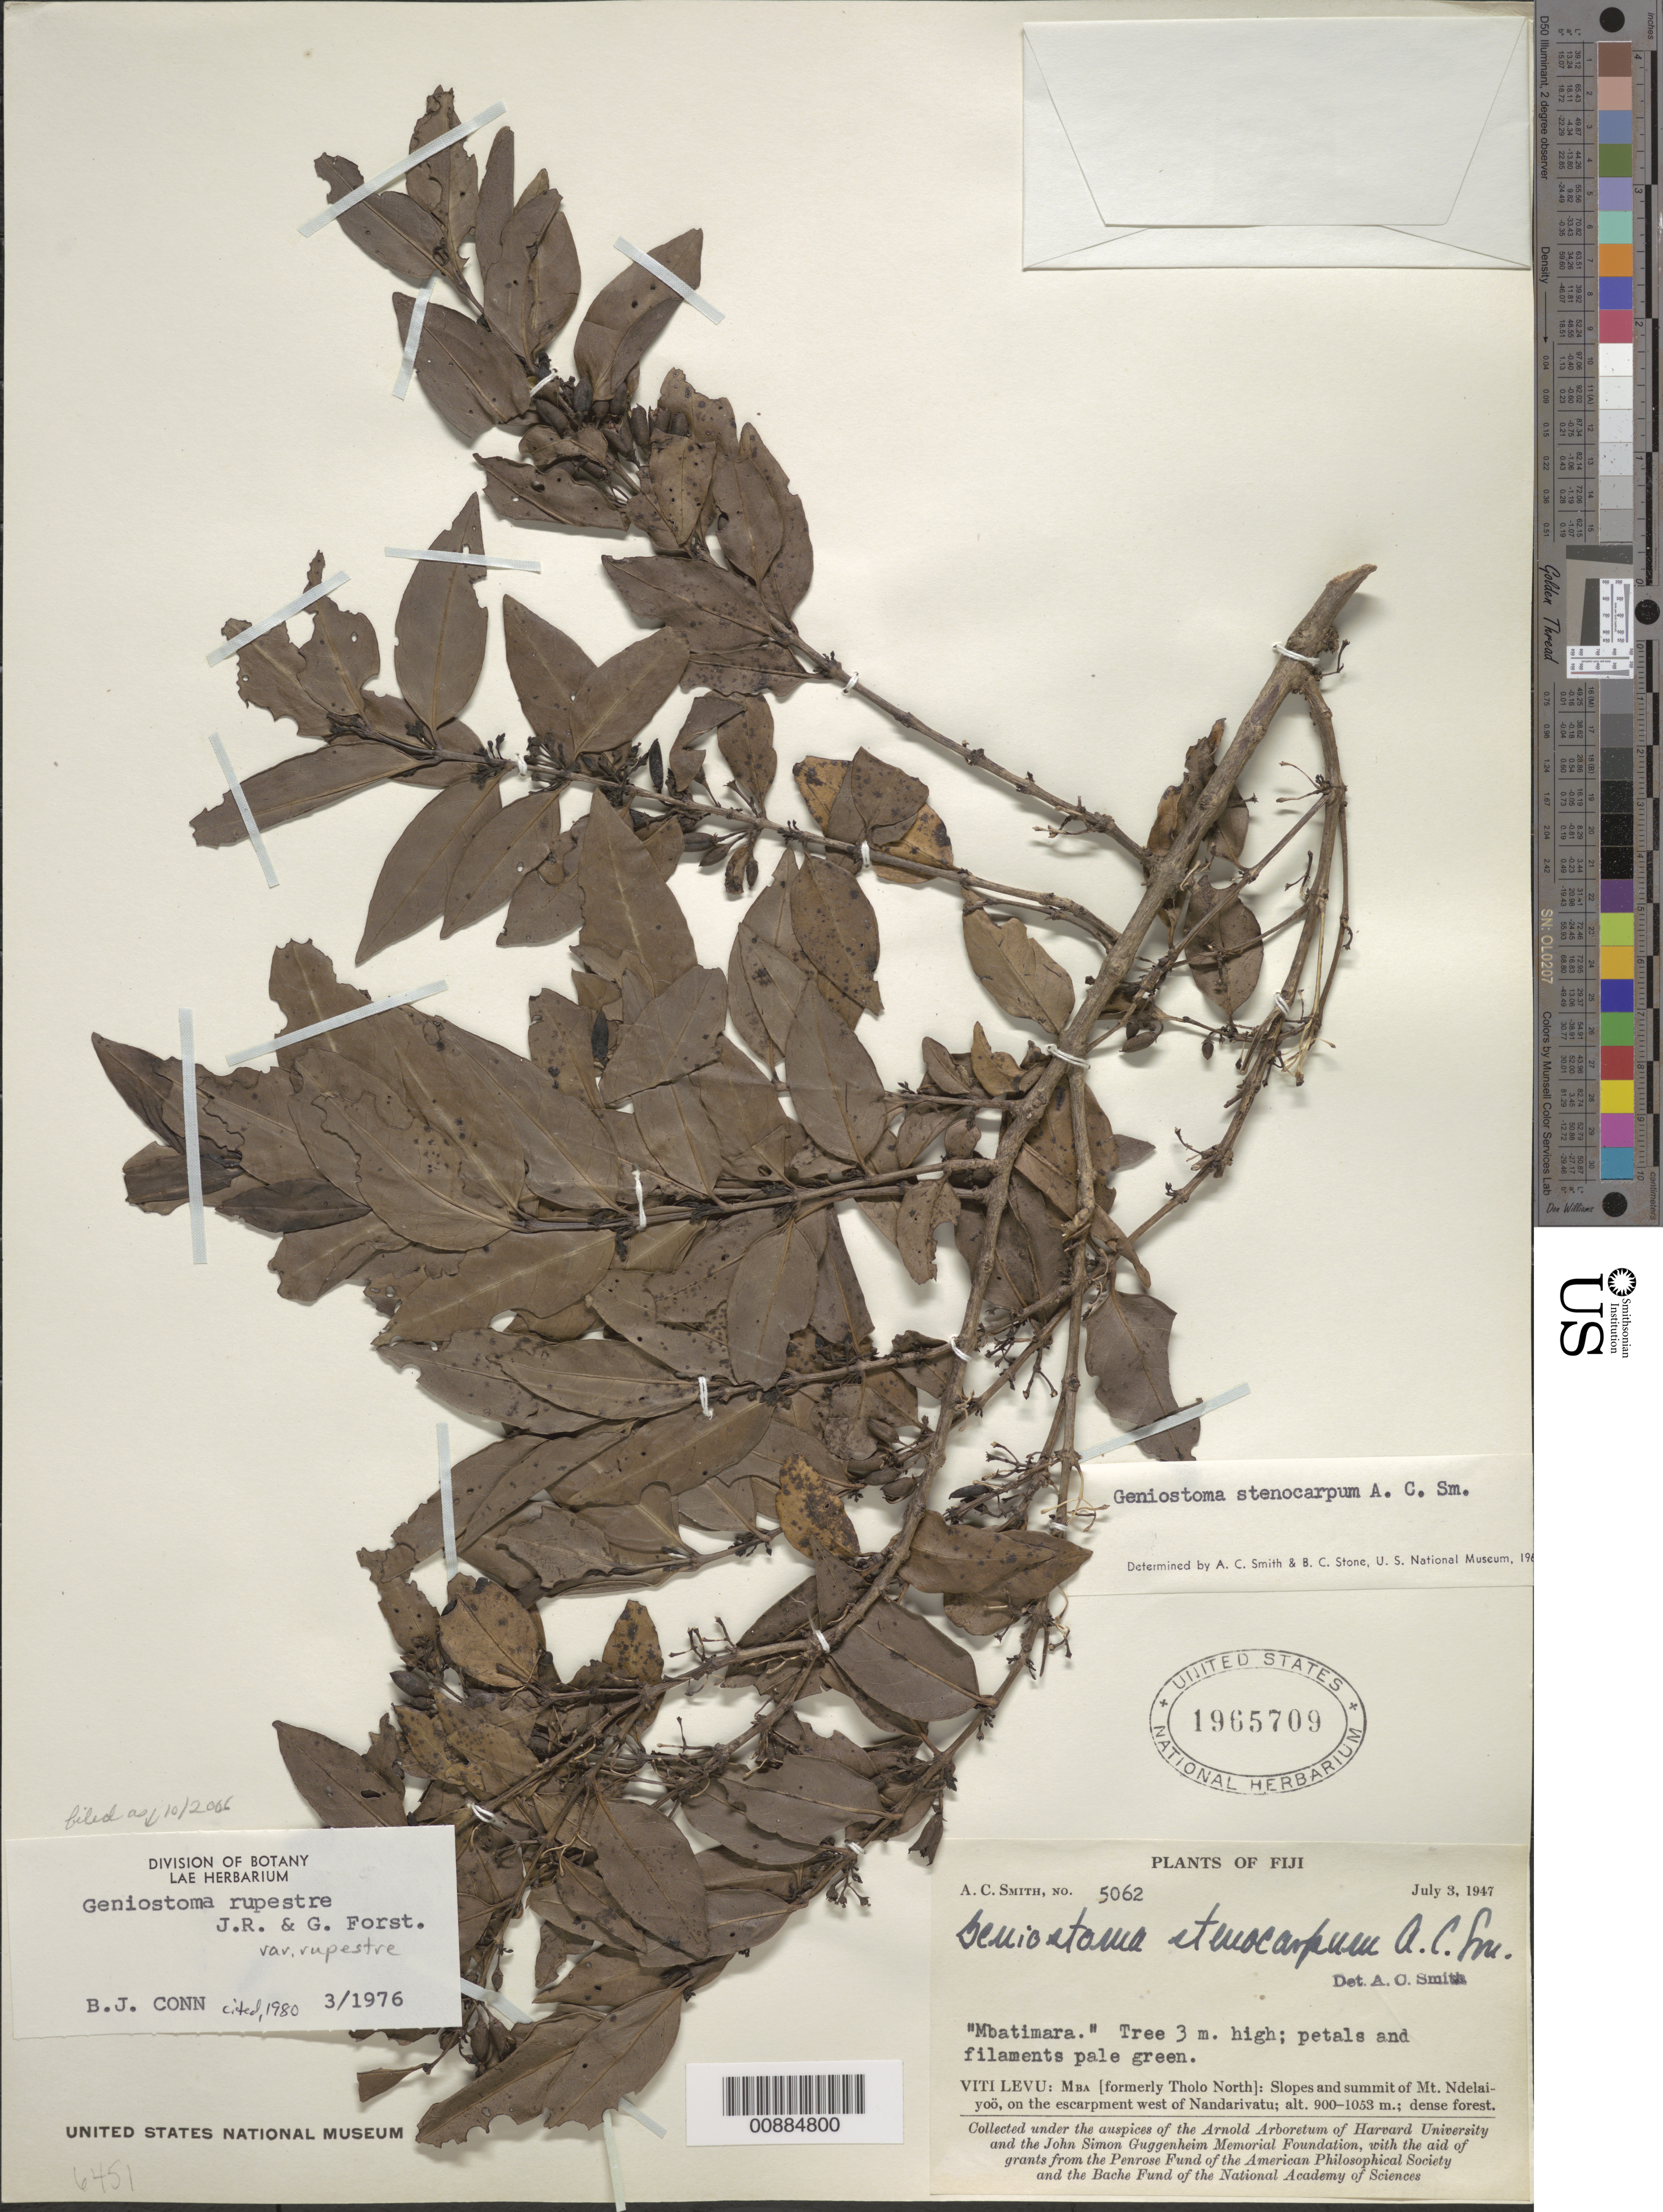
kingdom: Plantae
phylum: Tracheophyta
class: Magnoliopsida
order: Gentianales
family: Loganiaceae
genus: Geniostoma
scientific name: Geniostoma rupestre var. rupestre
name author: J.R. Forst. & G. Forst.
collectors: C. A. Smith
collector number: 5062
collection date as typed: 03 Jul 1947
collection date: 1947-07-03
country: Fiji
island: Viti Levu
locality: Mba [formly Tholo North] Slopes & summit of Mt. Ndelaiyoo, on the escarpment west of Nandarivatu.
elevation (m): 900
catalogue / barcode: US 1965709